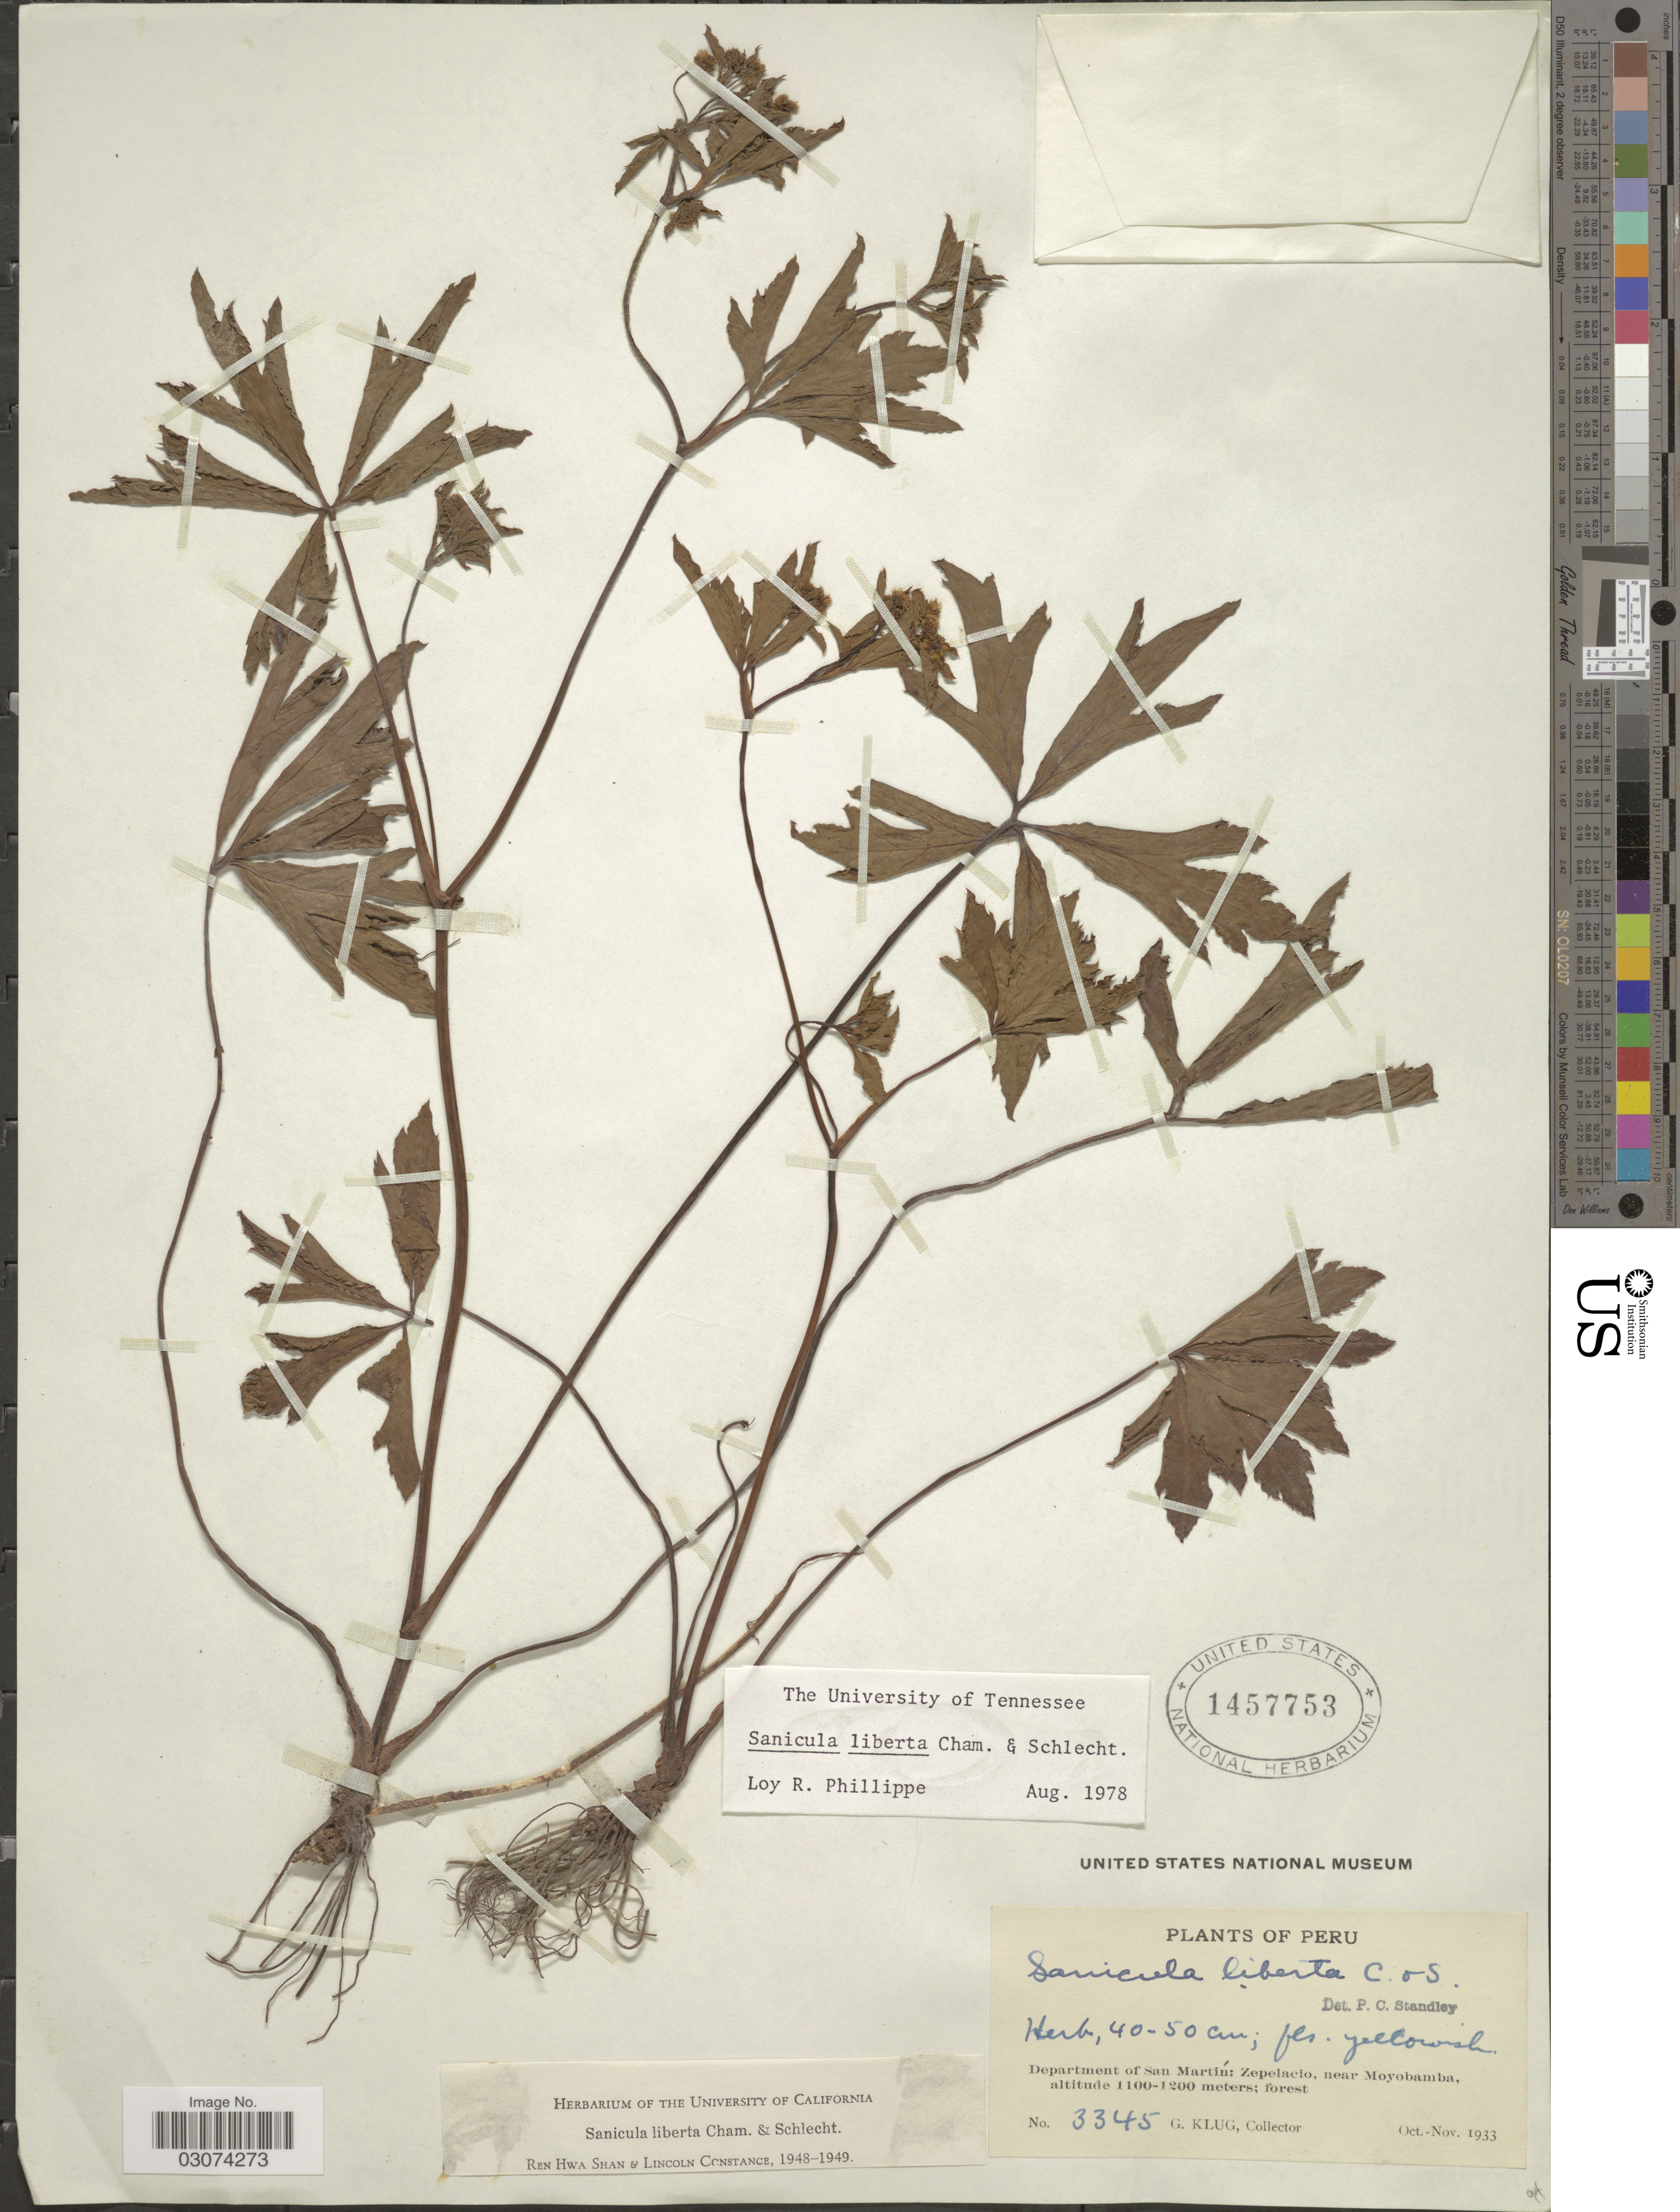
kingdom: Plantae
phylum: Tracheophyta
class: Magnoliopsida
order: Apiales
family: Apiaceae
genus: Sanicula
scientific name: Sanicula liberta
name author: Cham. & Schltdl.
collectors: G. Klug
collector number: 3345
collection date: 1933-10/1933-11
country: Peru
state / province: San Martín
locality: Department of San Martín: Zepelacio, near Moyobamba.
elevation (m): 1100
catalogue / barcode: US 1457753